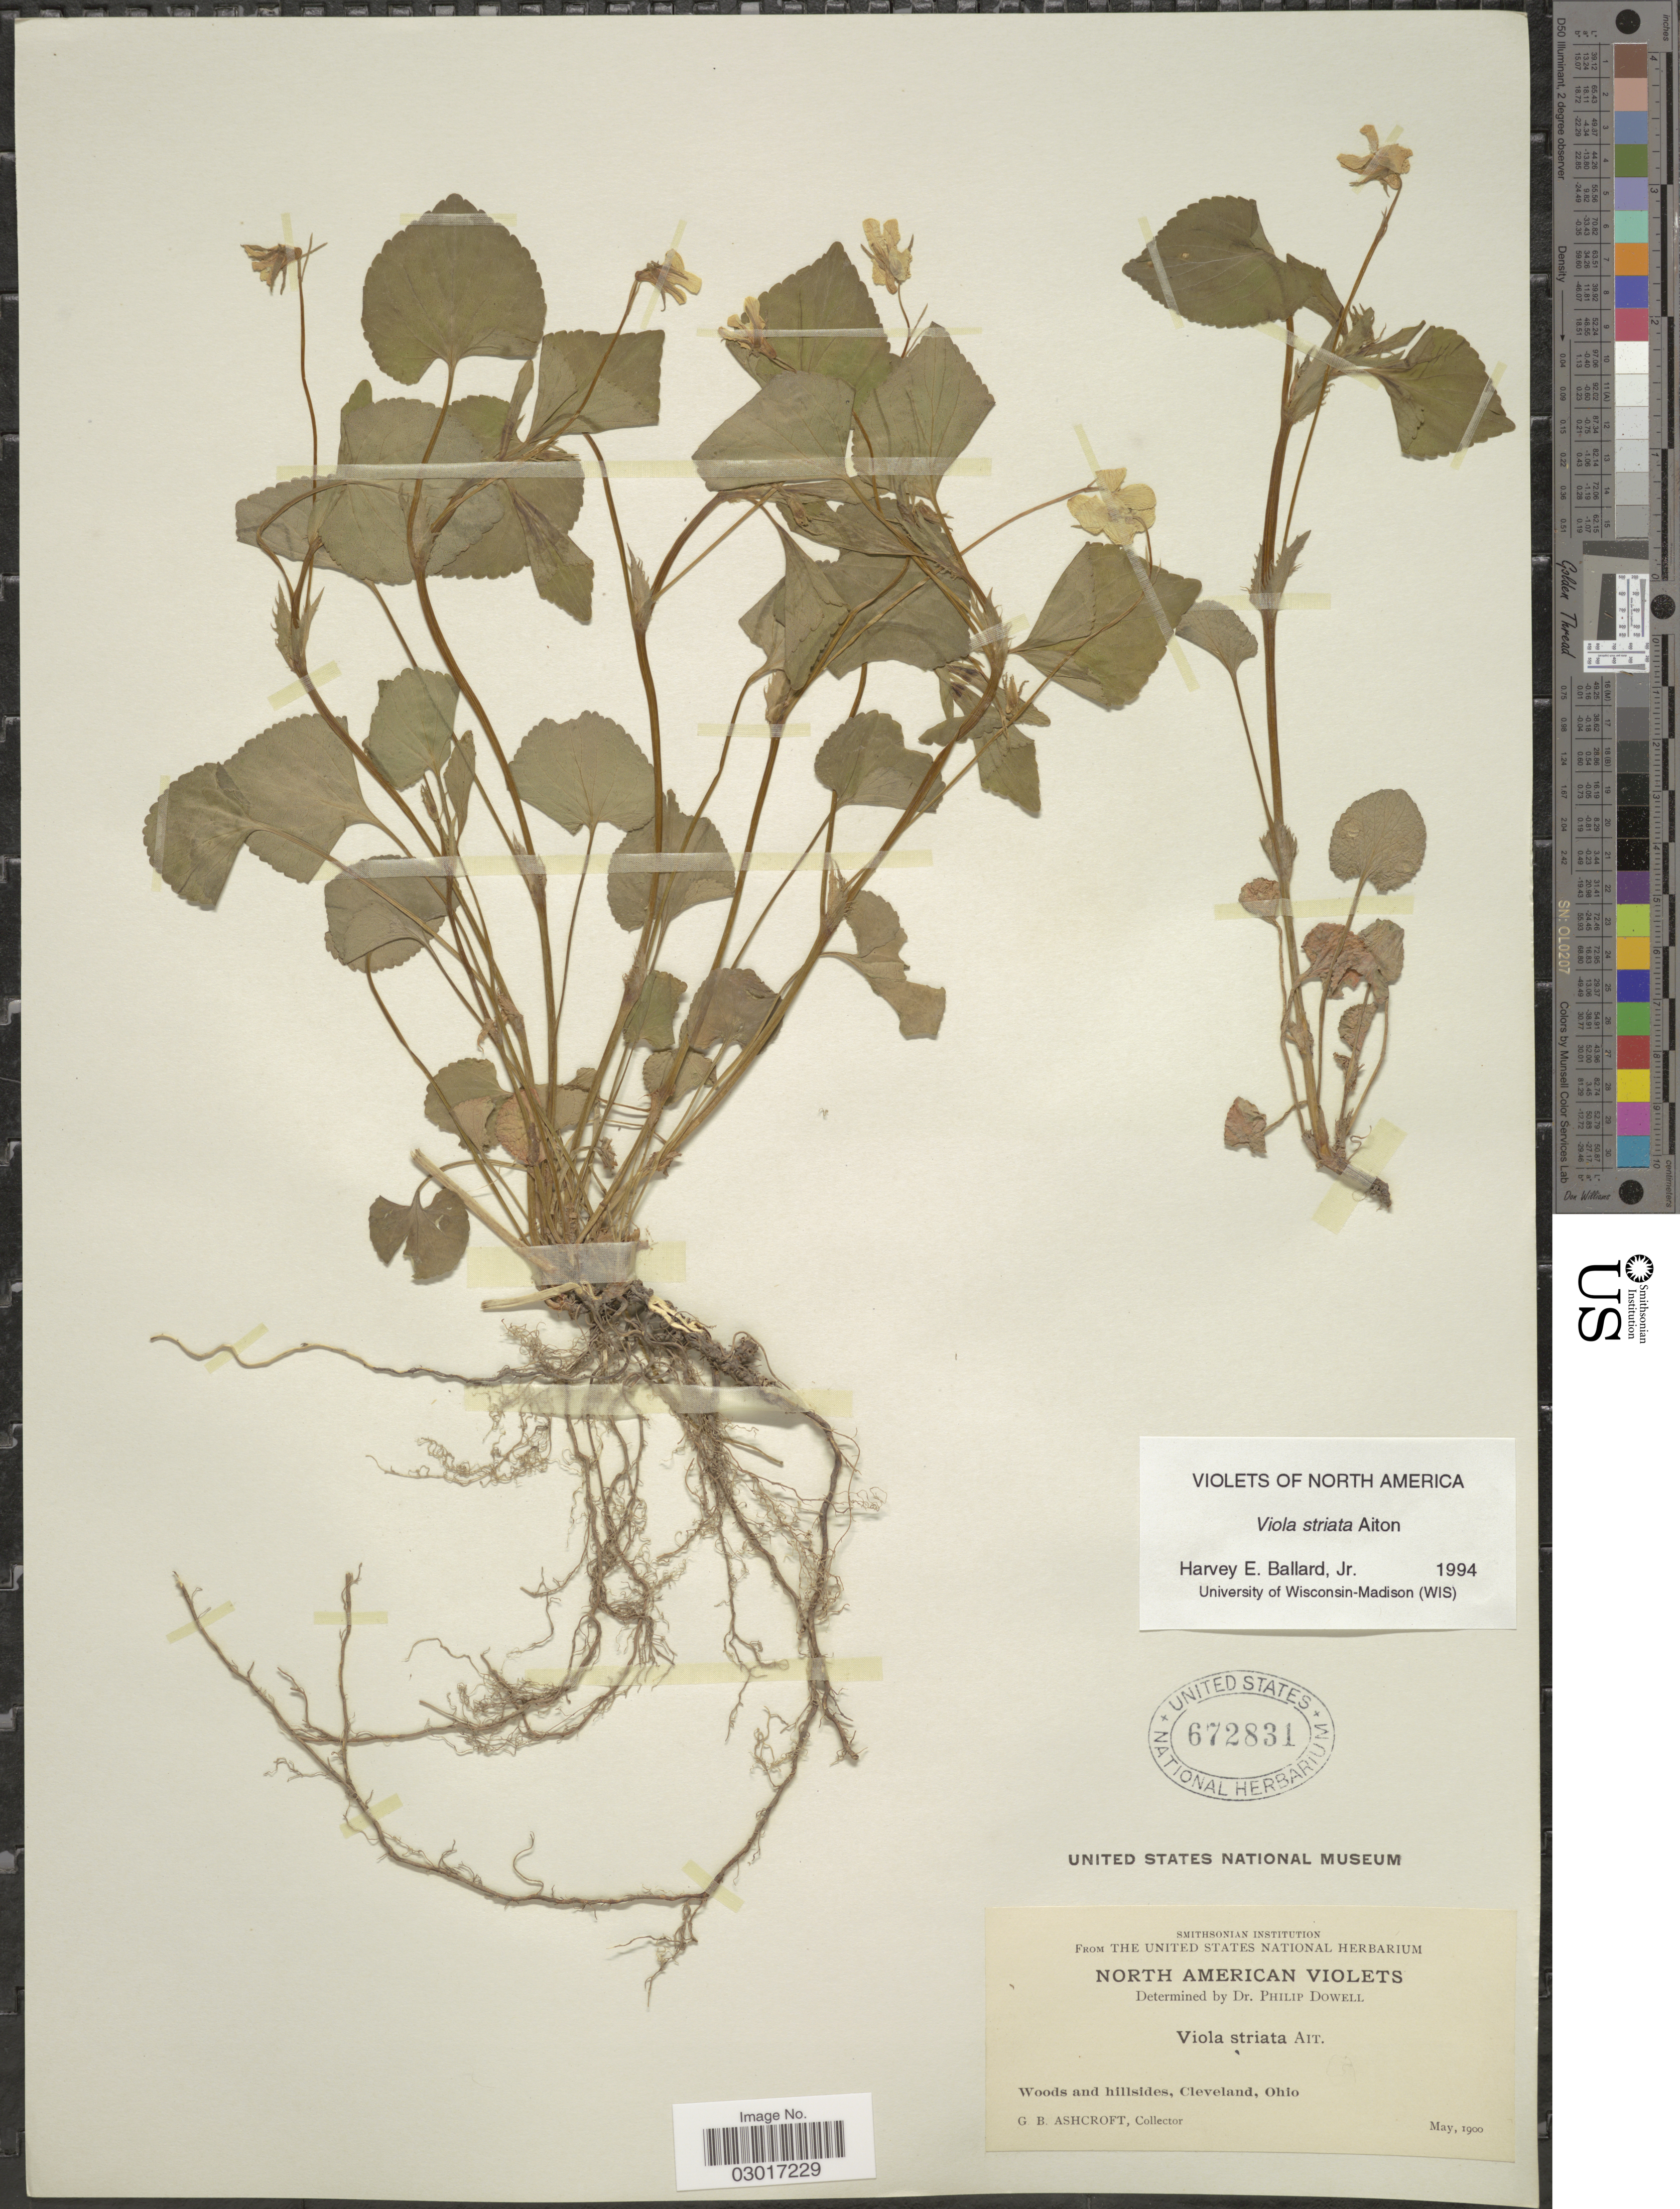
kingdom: Plantae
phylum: Tracheophyta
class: Magnoliopsida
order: Malpighiales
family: Violaceae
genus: Viola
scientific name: Viola striata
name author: Aiton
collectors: G. Ashcroft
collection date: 1900-05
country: United States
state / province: Ohio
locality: Woods and hillsides, Cleveland.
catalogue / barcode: US 672831